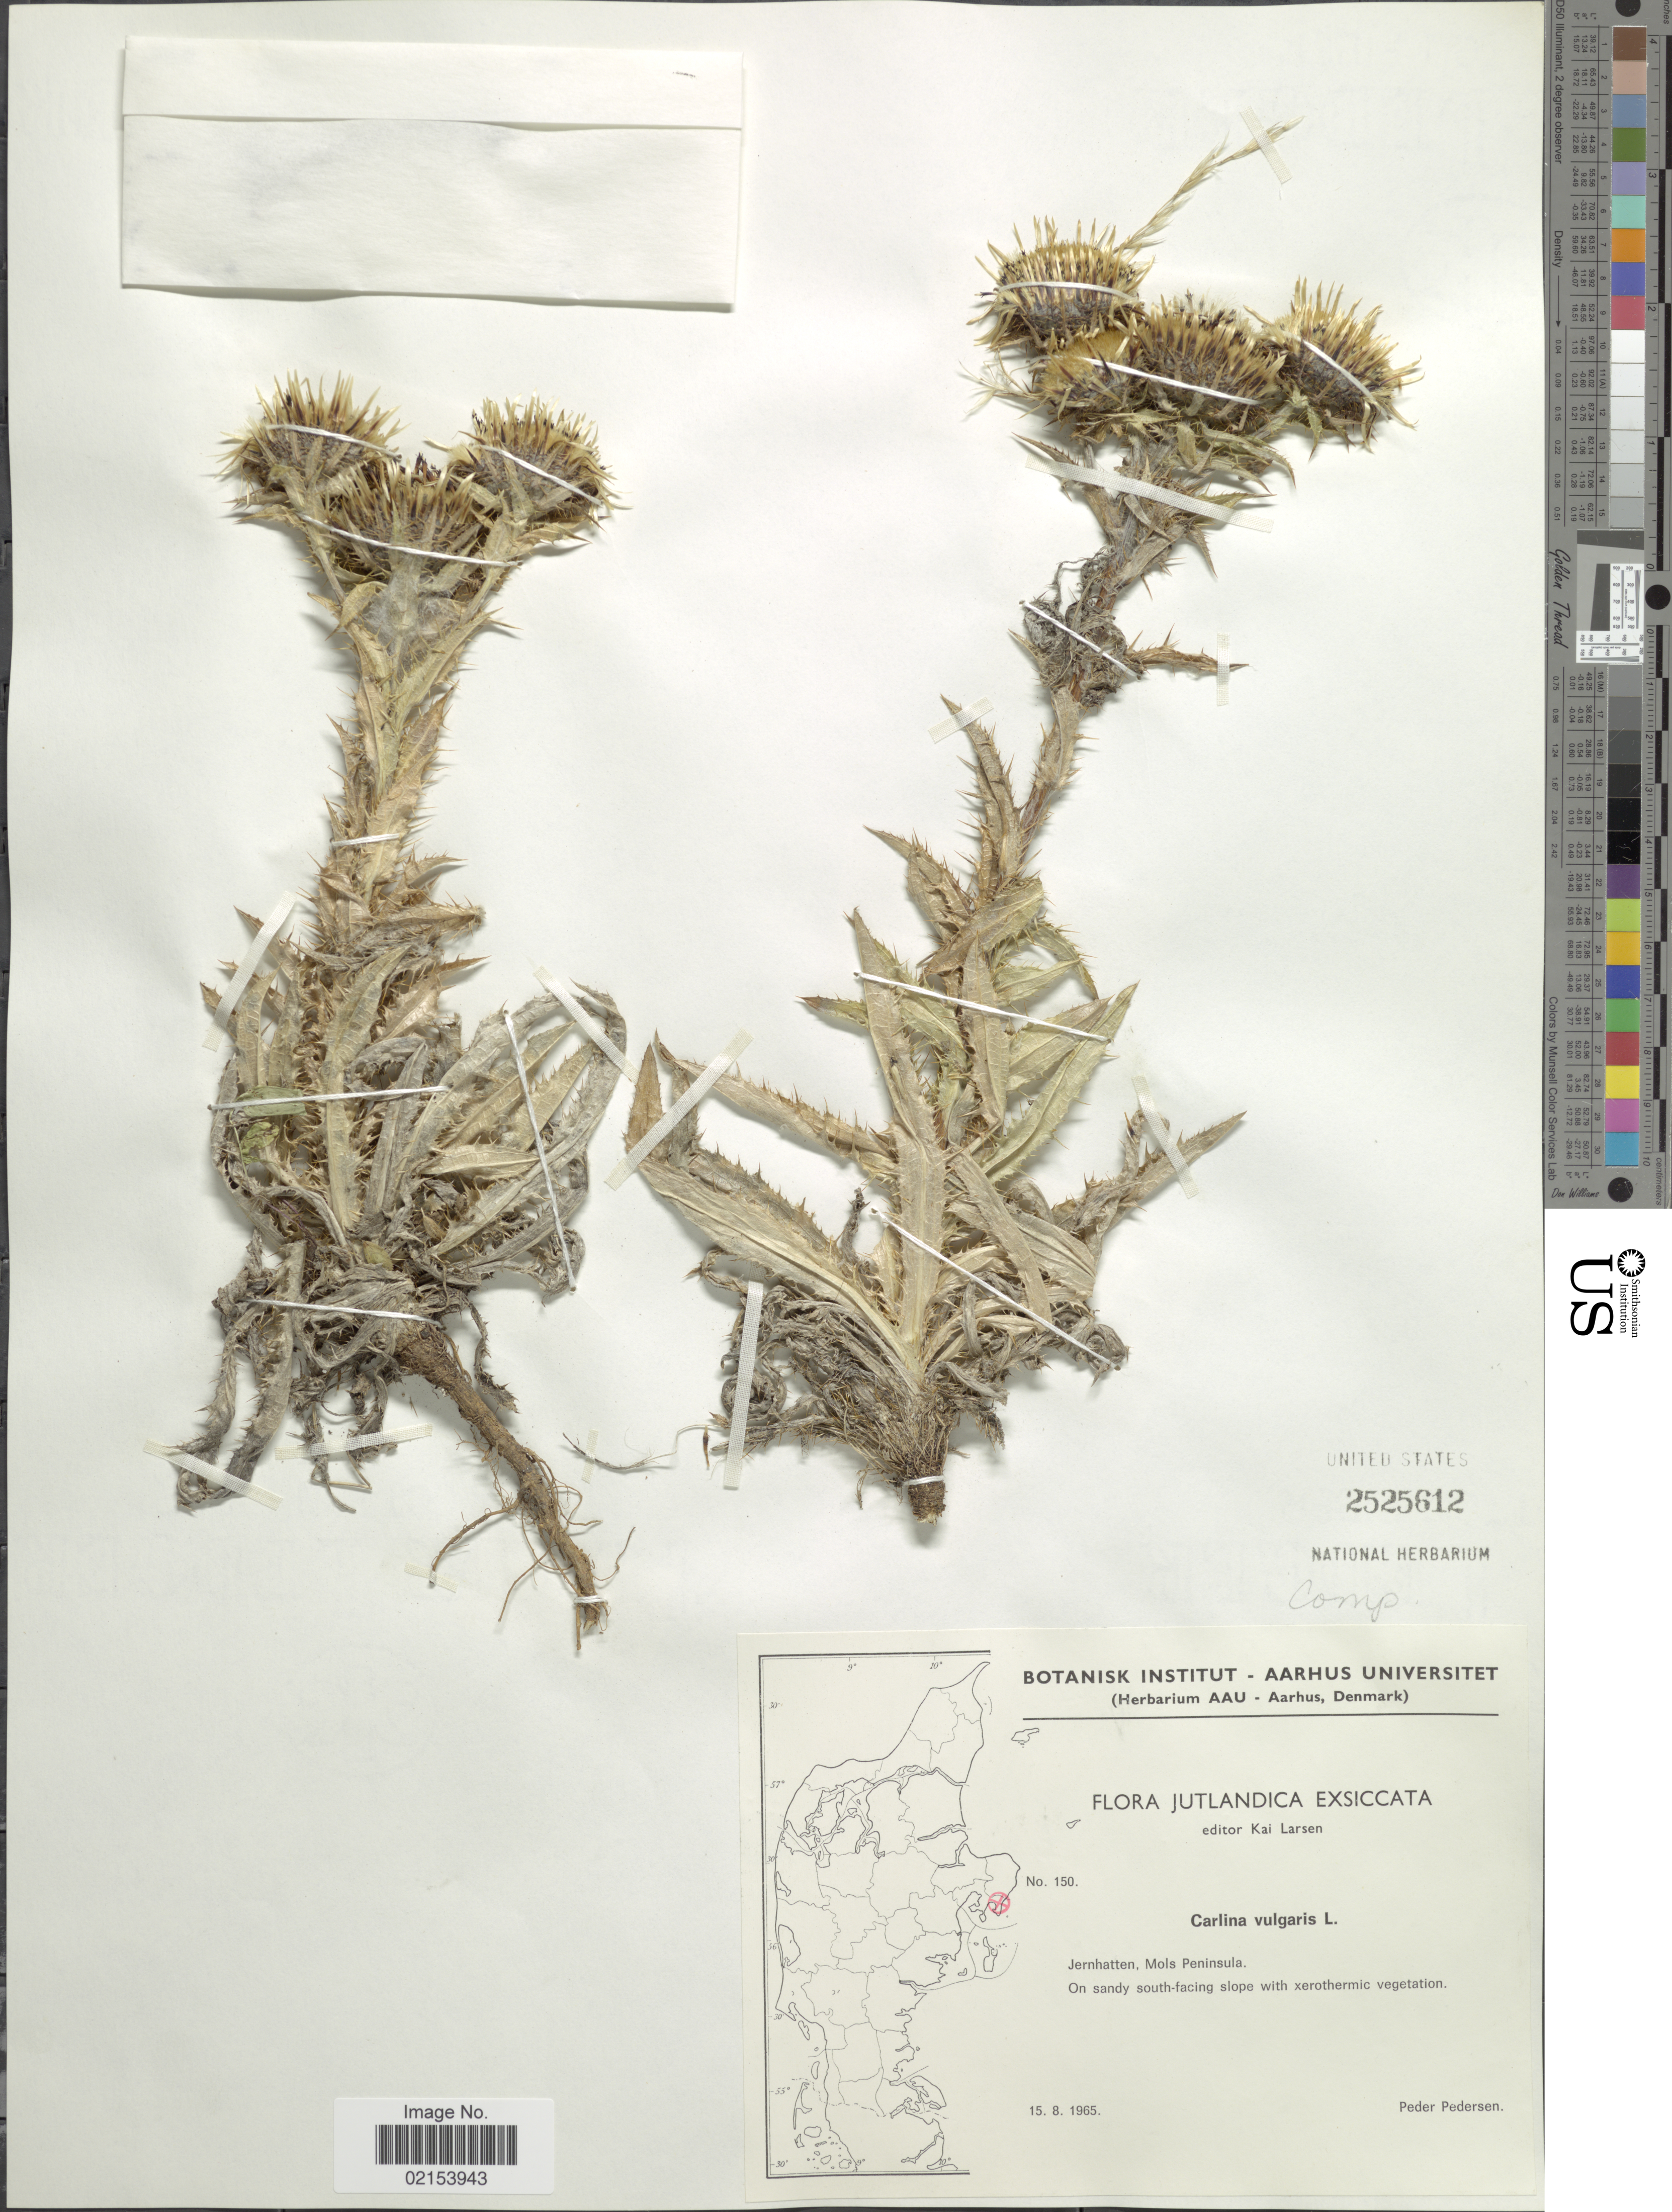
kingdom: Plantae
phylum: Tracheophyta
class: Magnoliopsida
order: Asterales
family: Asteraceae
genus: Carlina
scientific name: Carlina vulgaris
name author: L.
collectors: P. Pedersen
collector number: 150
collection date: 1965-08-15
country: Denmark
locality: Jutlandica. Jernhatten, Mols Peninsula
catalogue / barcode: US 2525612